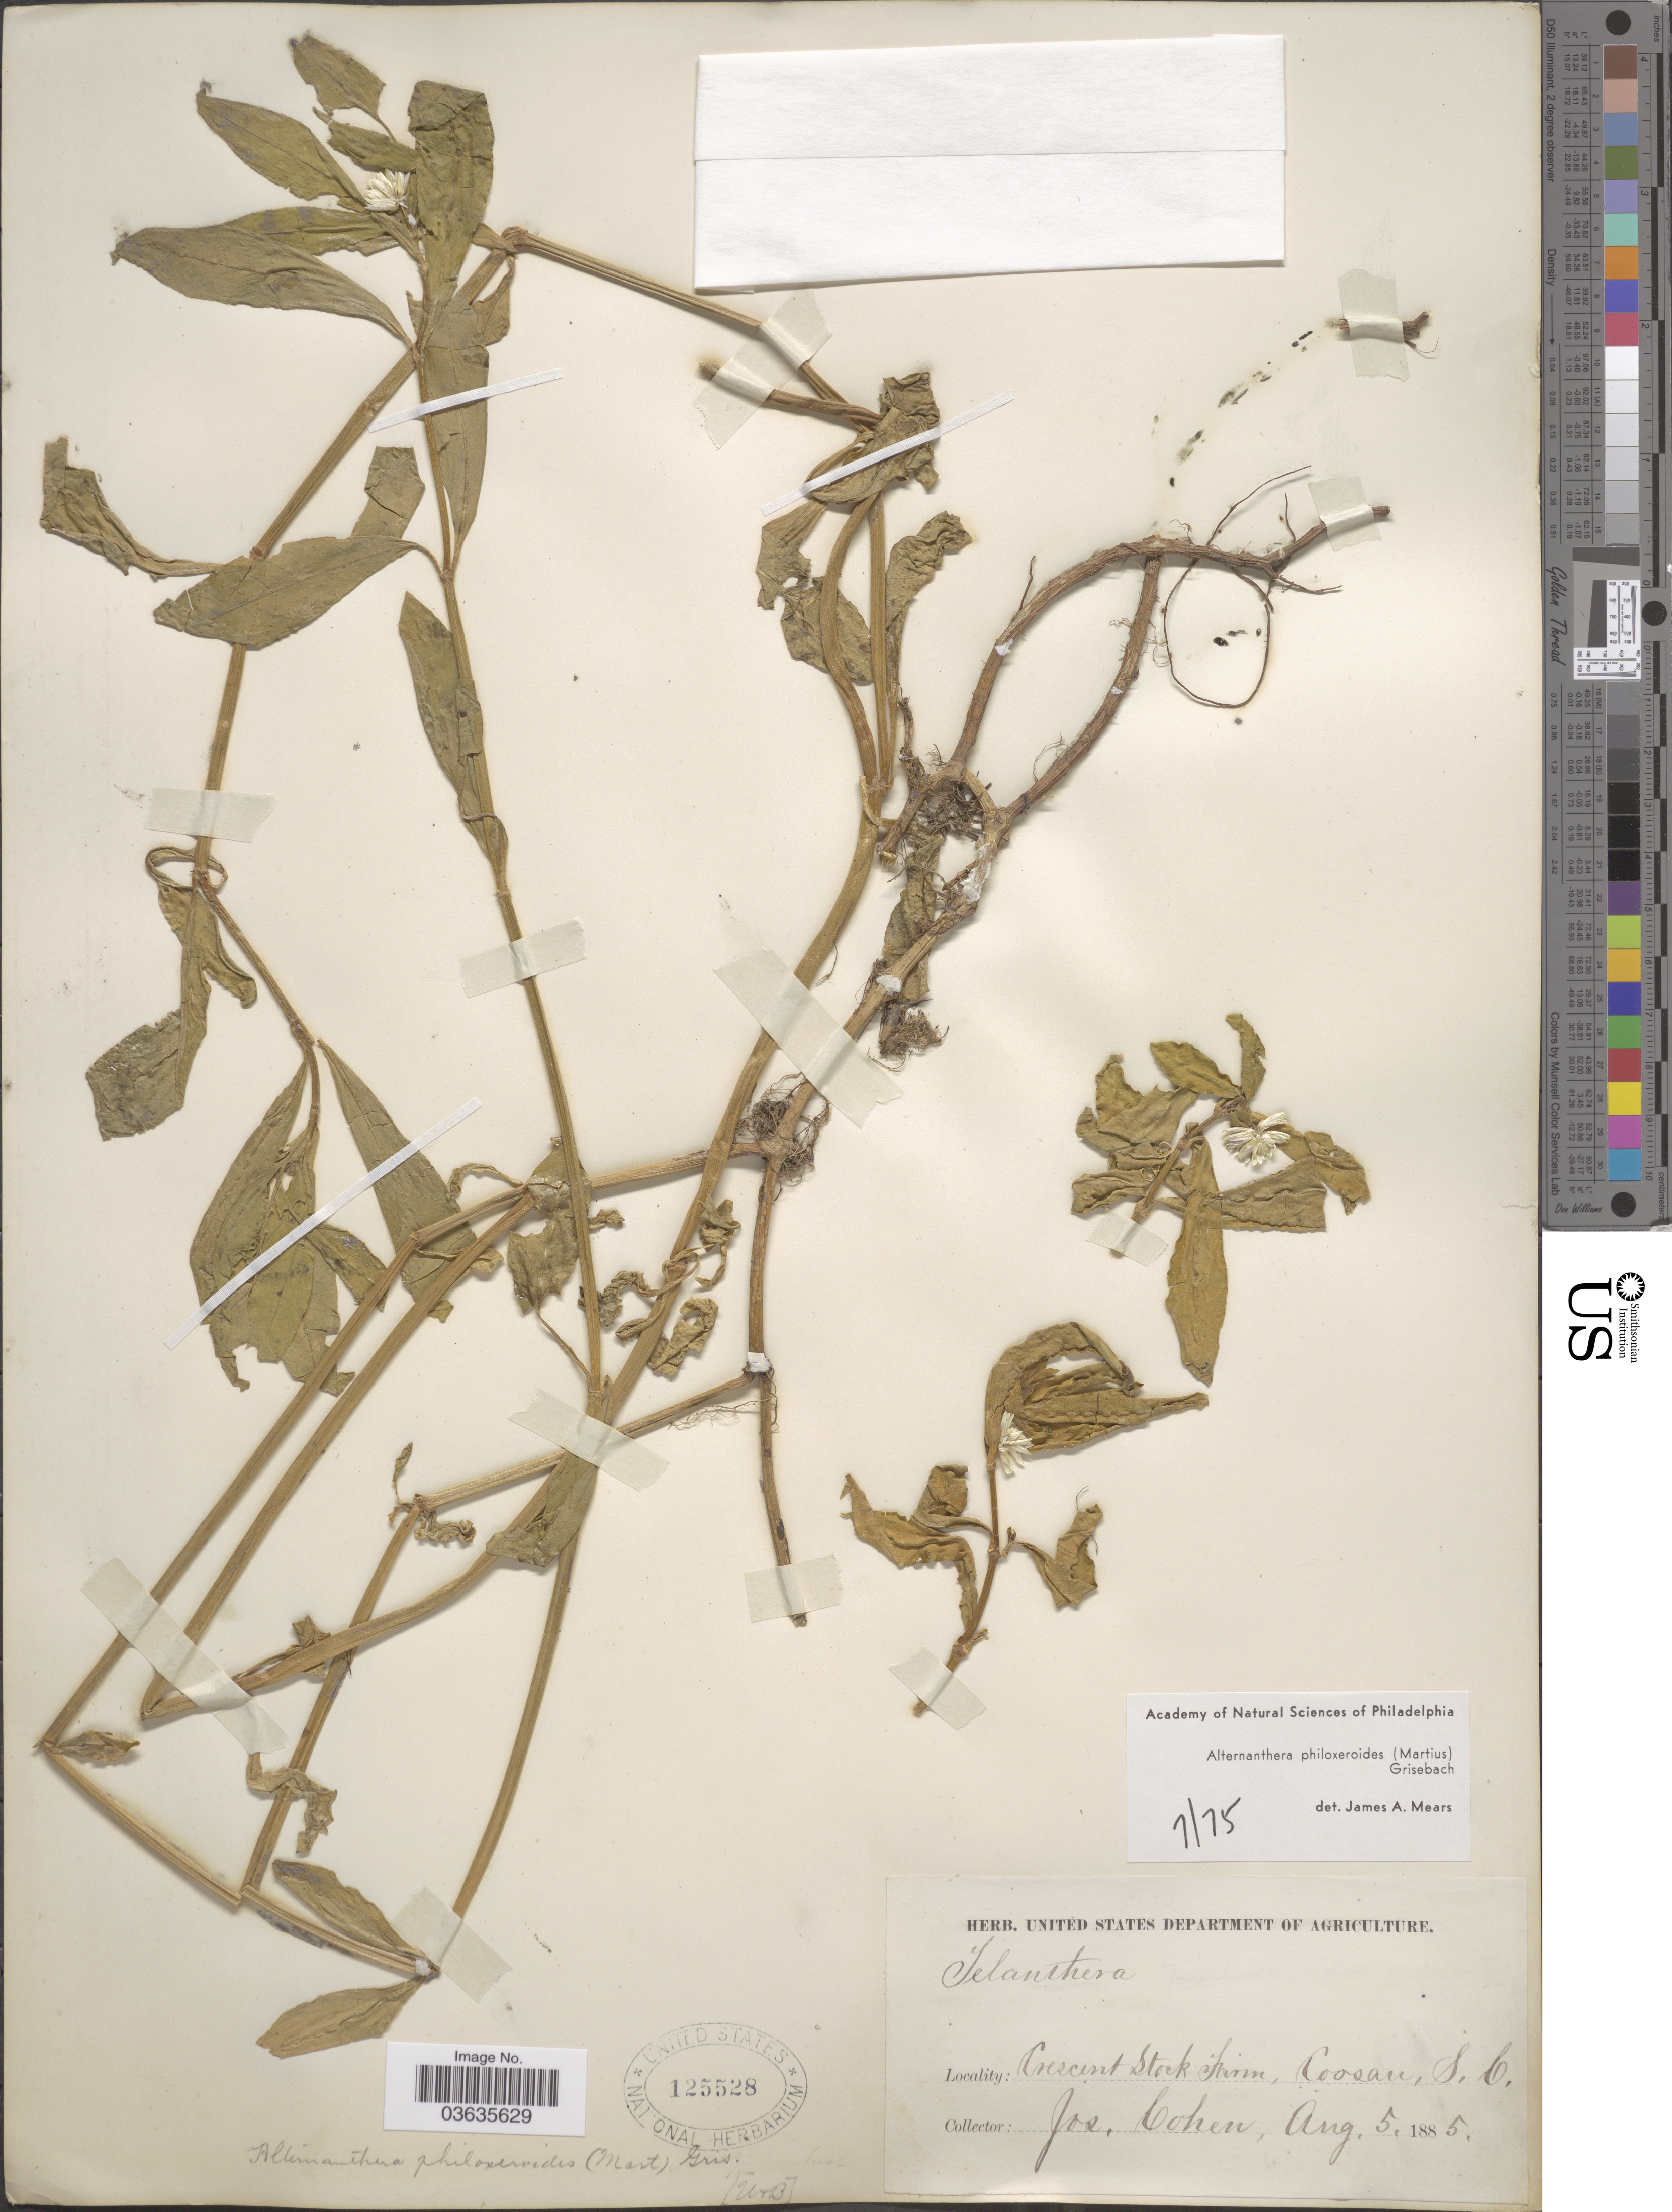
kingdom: Plantae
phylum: Tracheophyta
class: Magnoliopsida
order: Caryophyllales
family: Amaranthaceae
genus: Alternanthera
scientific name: Alternanthera philoxeroides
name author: (Mart.) Griseb.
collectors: J. Cohen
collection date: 1885-08-05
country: United States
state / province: South Carolina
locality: Crescent Stock Farm, Coosaw.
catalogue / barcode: US 125528